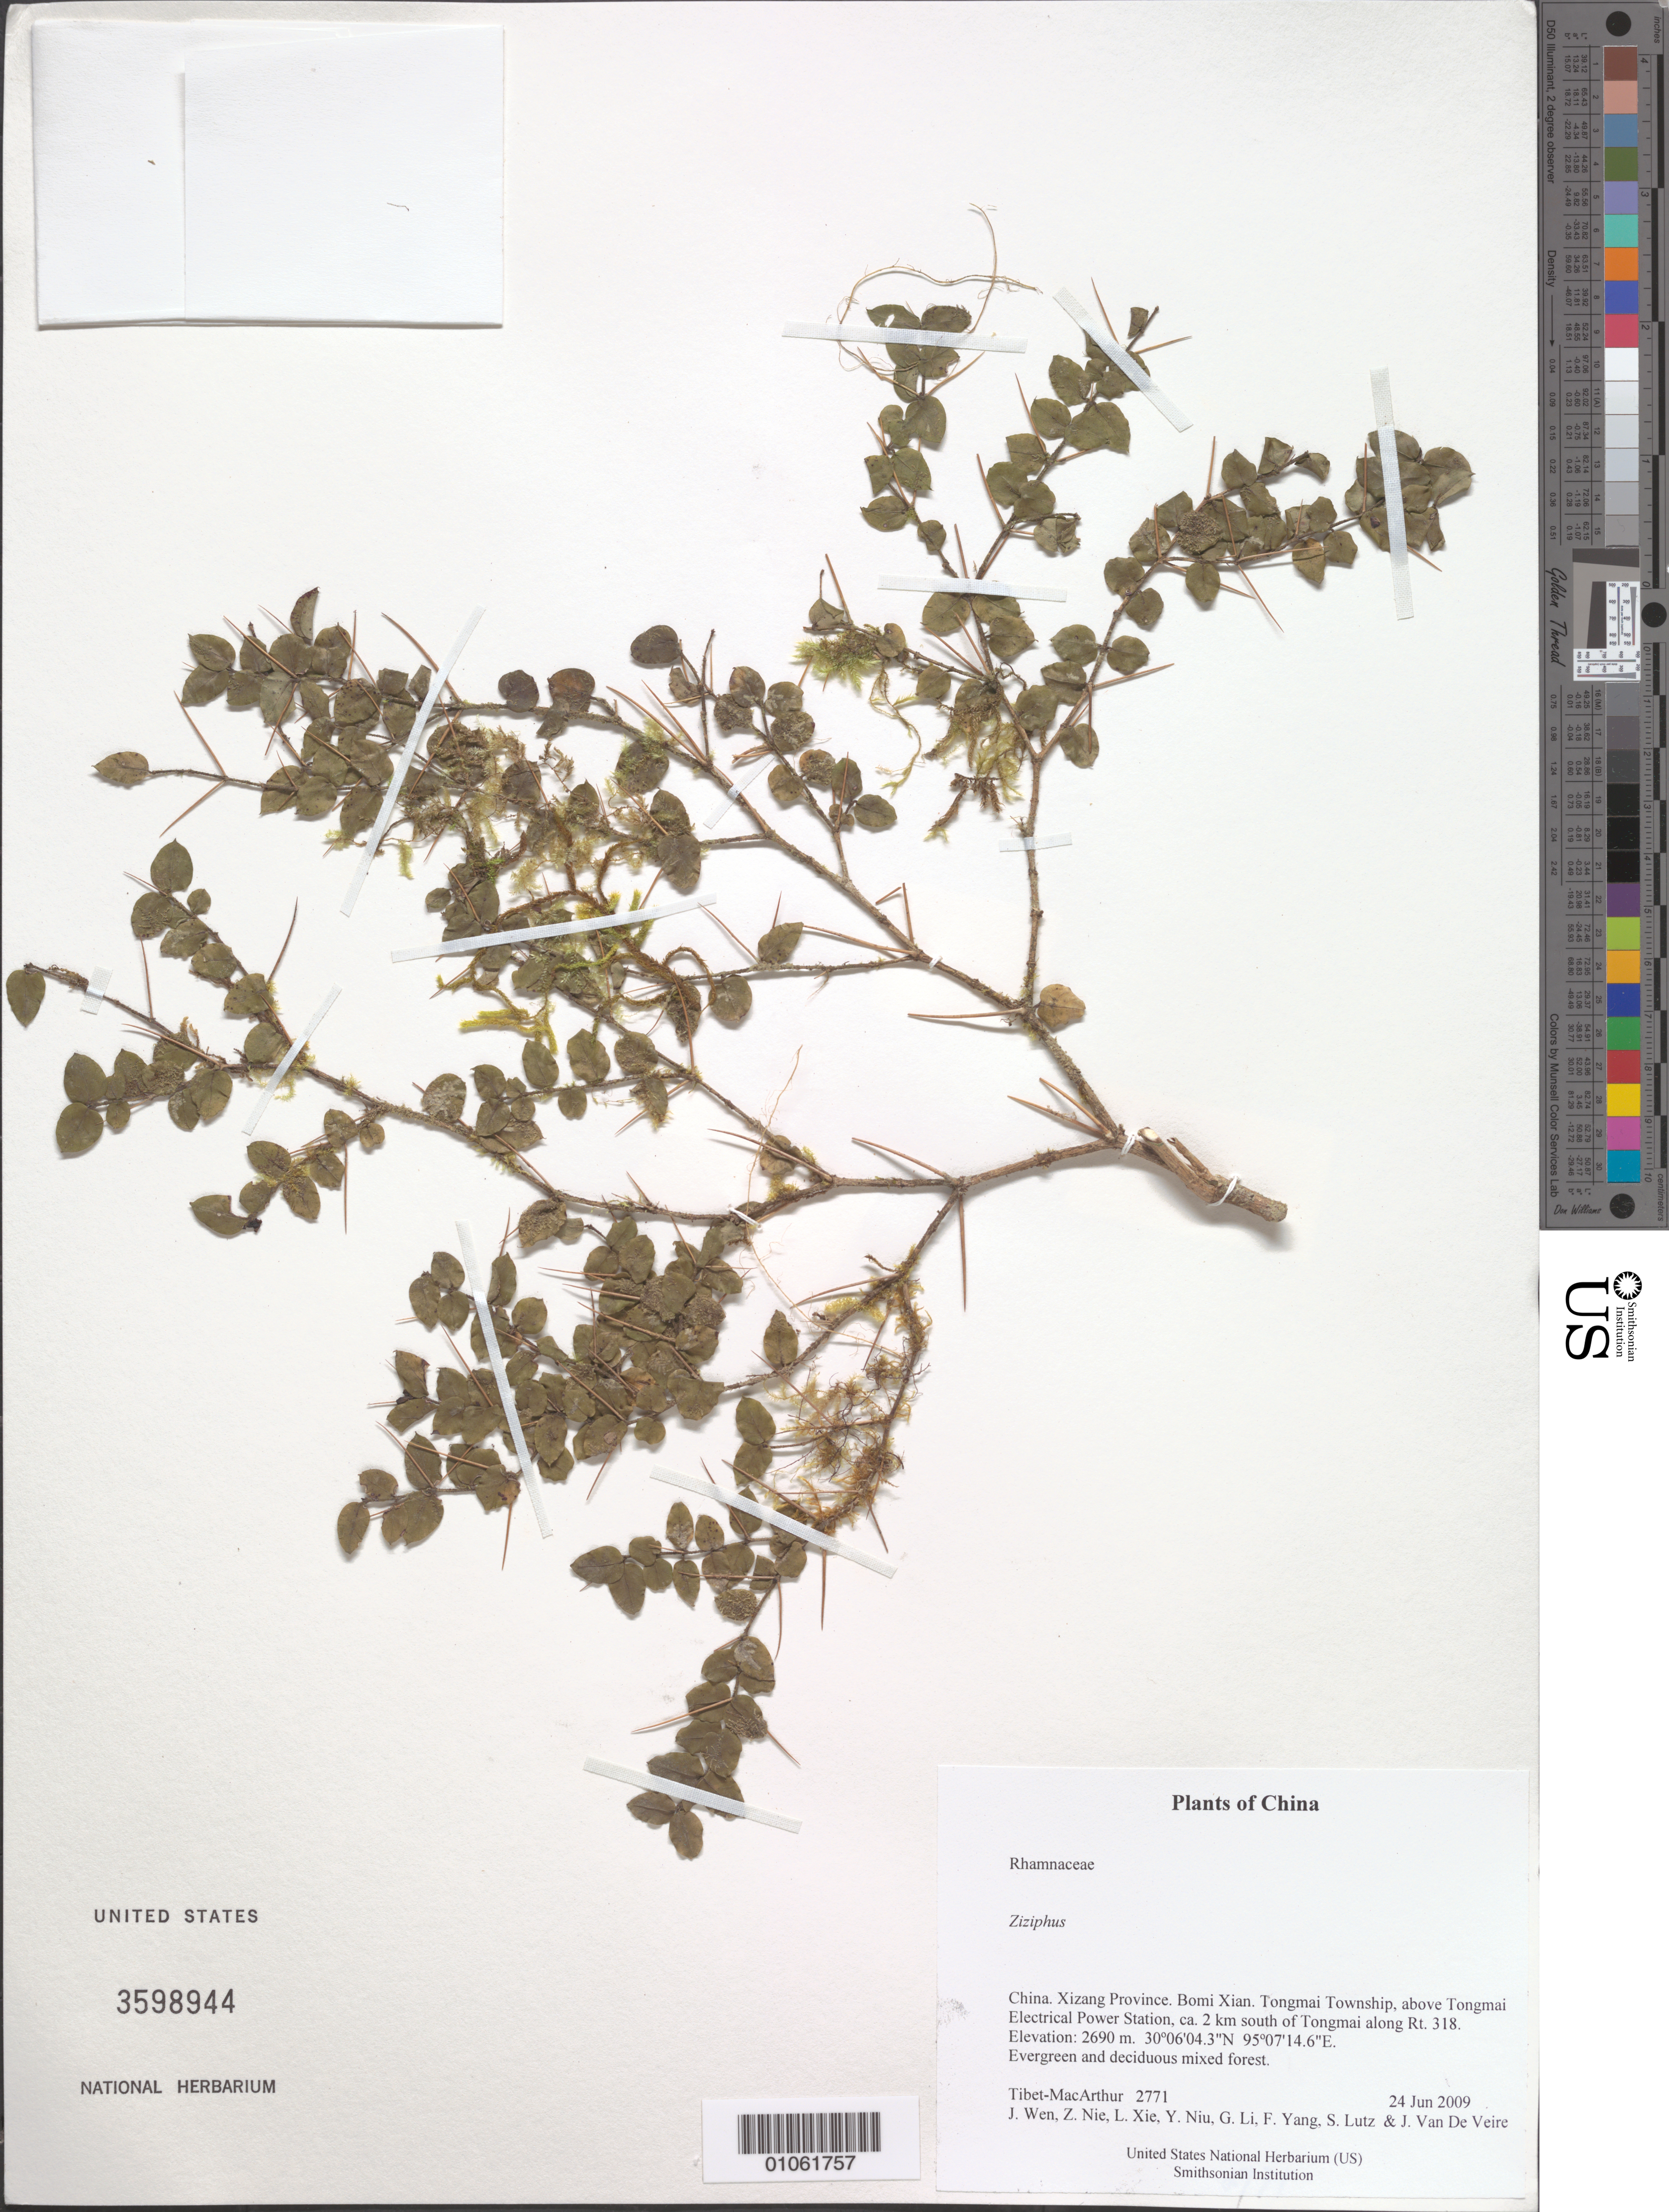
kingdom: Plantae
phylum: Tracheophyta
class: Magnoliopsida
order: Rosales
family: Rhamnaceae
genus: Ziziphus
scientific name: Ziziphus sp.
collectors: Tibet-MacArthur, J. Wen, Z. Nie, L. Xie, Y. Niu, G. Li, F. Yang, S. Lutz & J. Van De Veire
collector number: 2771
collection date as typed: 24 Jun 2009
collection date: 2009-06-24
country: China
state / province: Xizang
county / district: Bomi Xian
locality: Tongmai Township, above Tongmai Electrical Power Station, ca. 2 km south of Tongmai along Rt. 318.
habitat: Evergreen and deciduous mixed forest.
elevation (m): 2690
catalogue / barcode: US 3598944